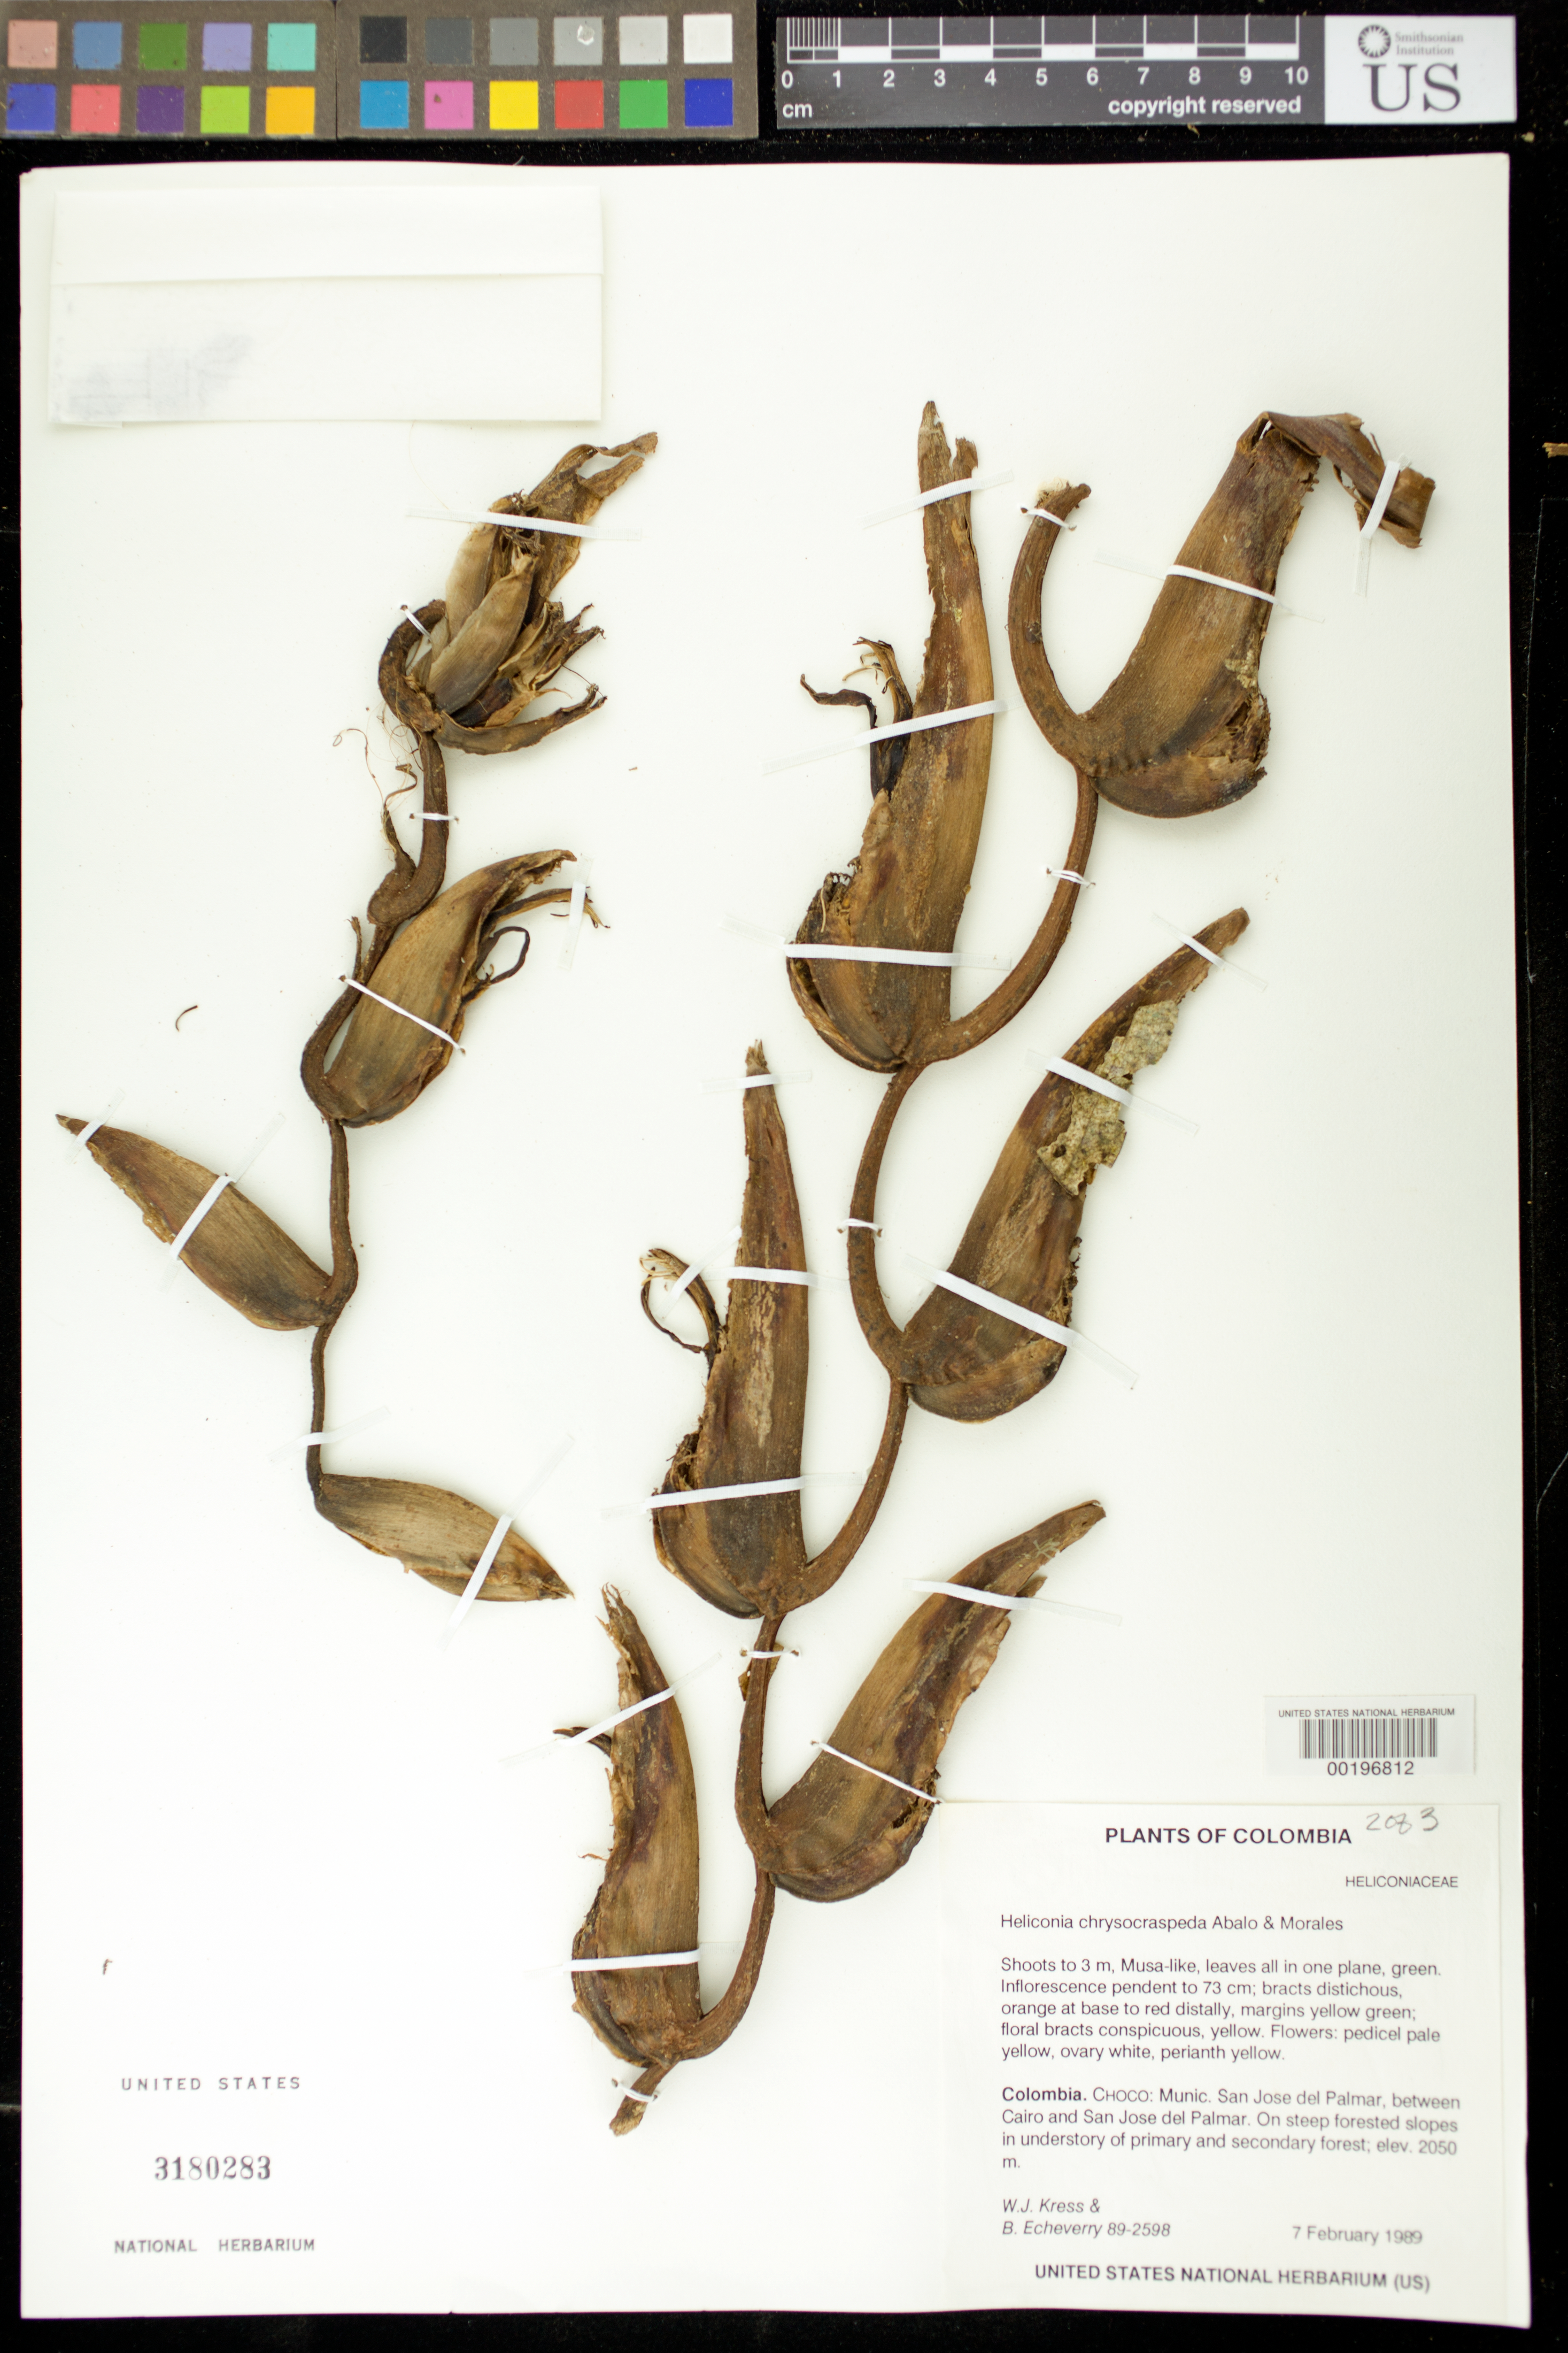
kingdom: Plantae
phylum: Tracheophyta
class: Liliopsida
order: Zingiberales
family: Heliconiaceae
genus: Heliconia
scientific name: Heliconia chrysocraspeda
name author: Abalo & G. Morales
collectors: W. J. Kress & B. Echeverry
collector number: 89-2598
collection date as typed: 07 Feb 1989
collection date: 1989-02-07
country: Colombia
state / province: Chocó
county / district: San José Del Palmar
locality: Municp. San Jose del Palmar, between Cairo and San Jose del Palmar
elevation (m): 2050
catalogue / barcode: US 3180283